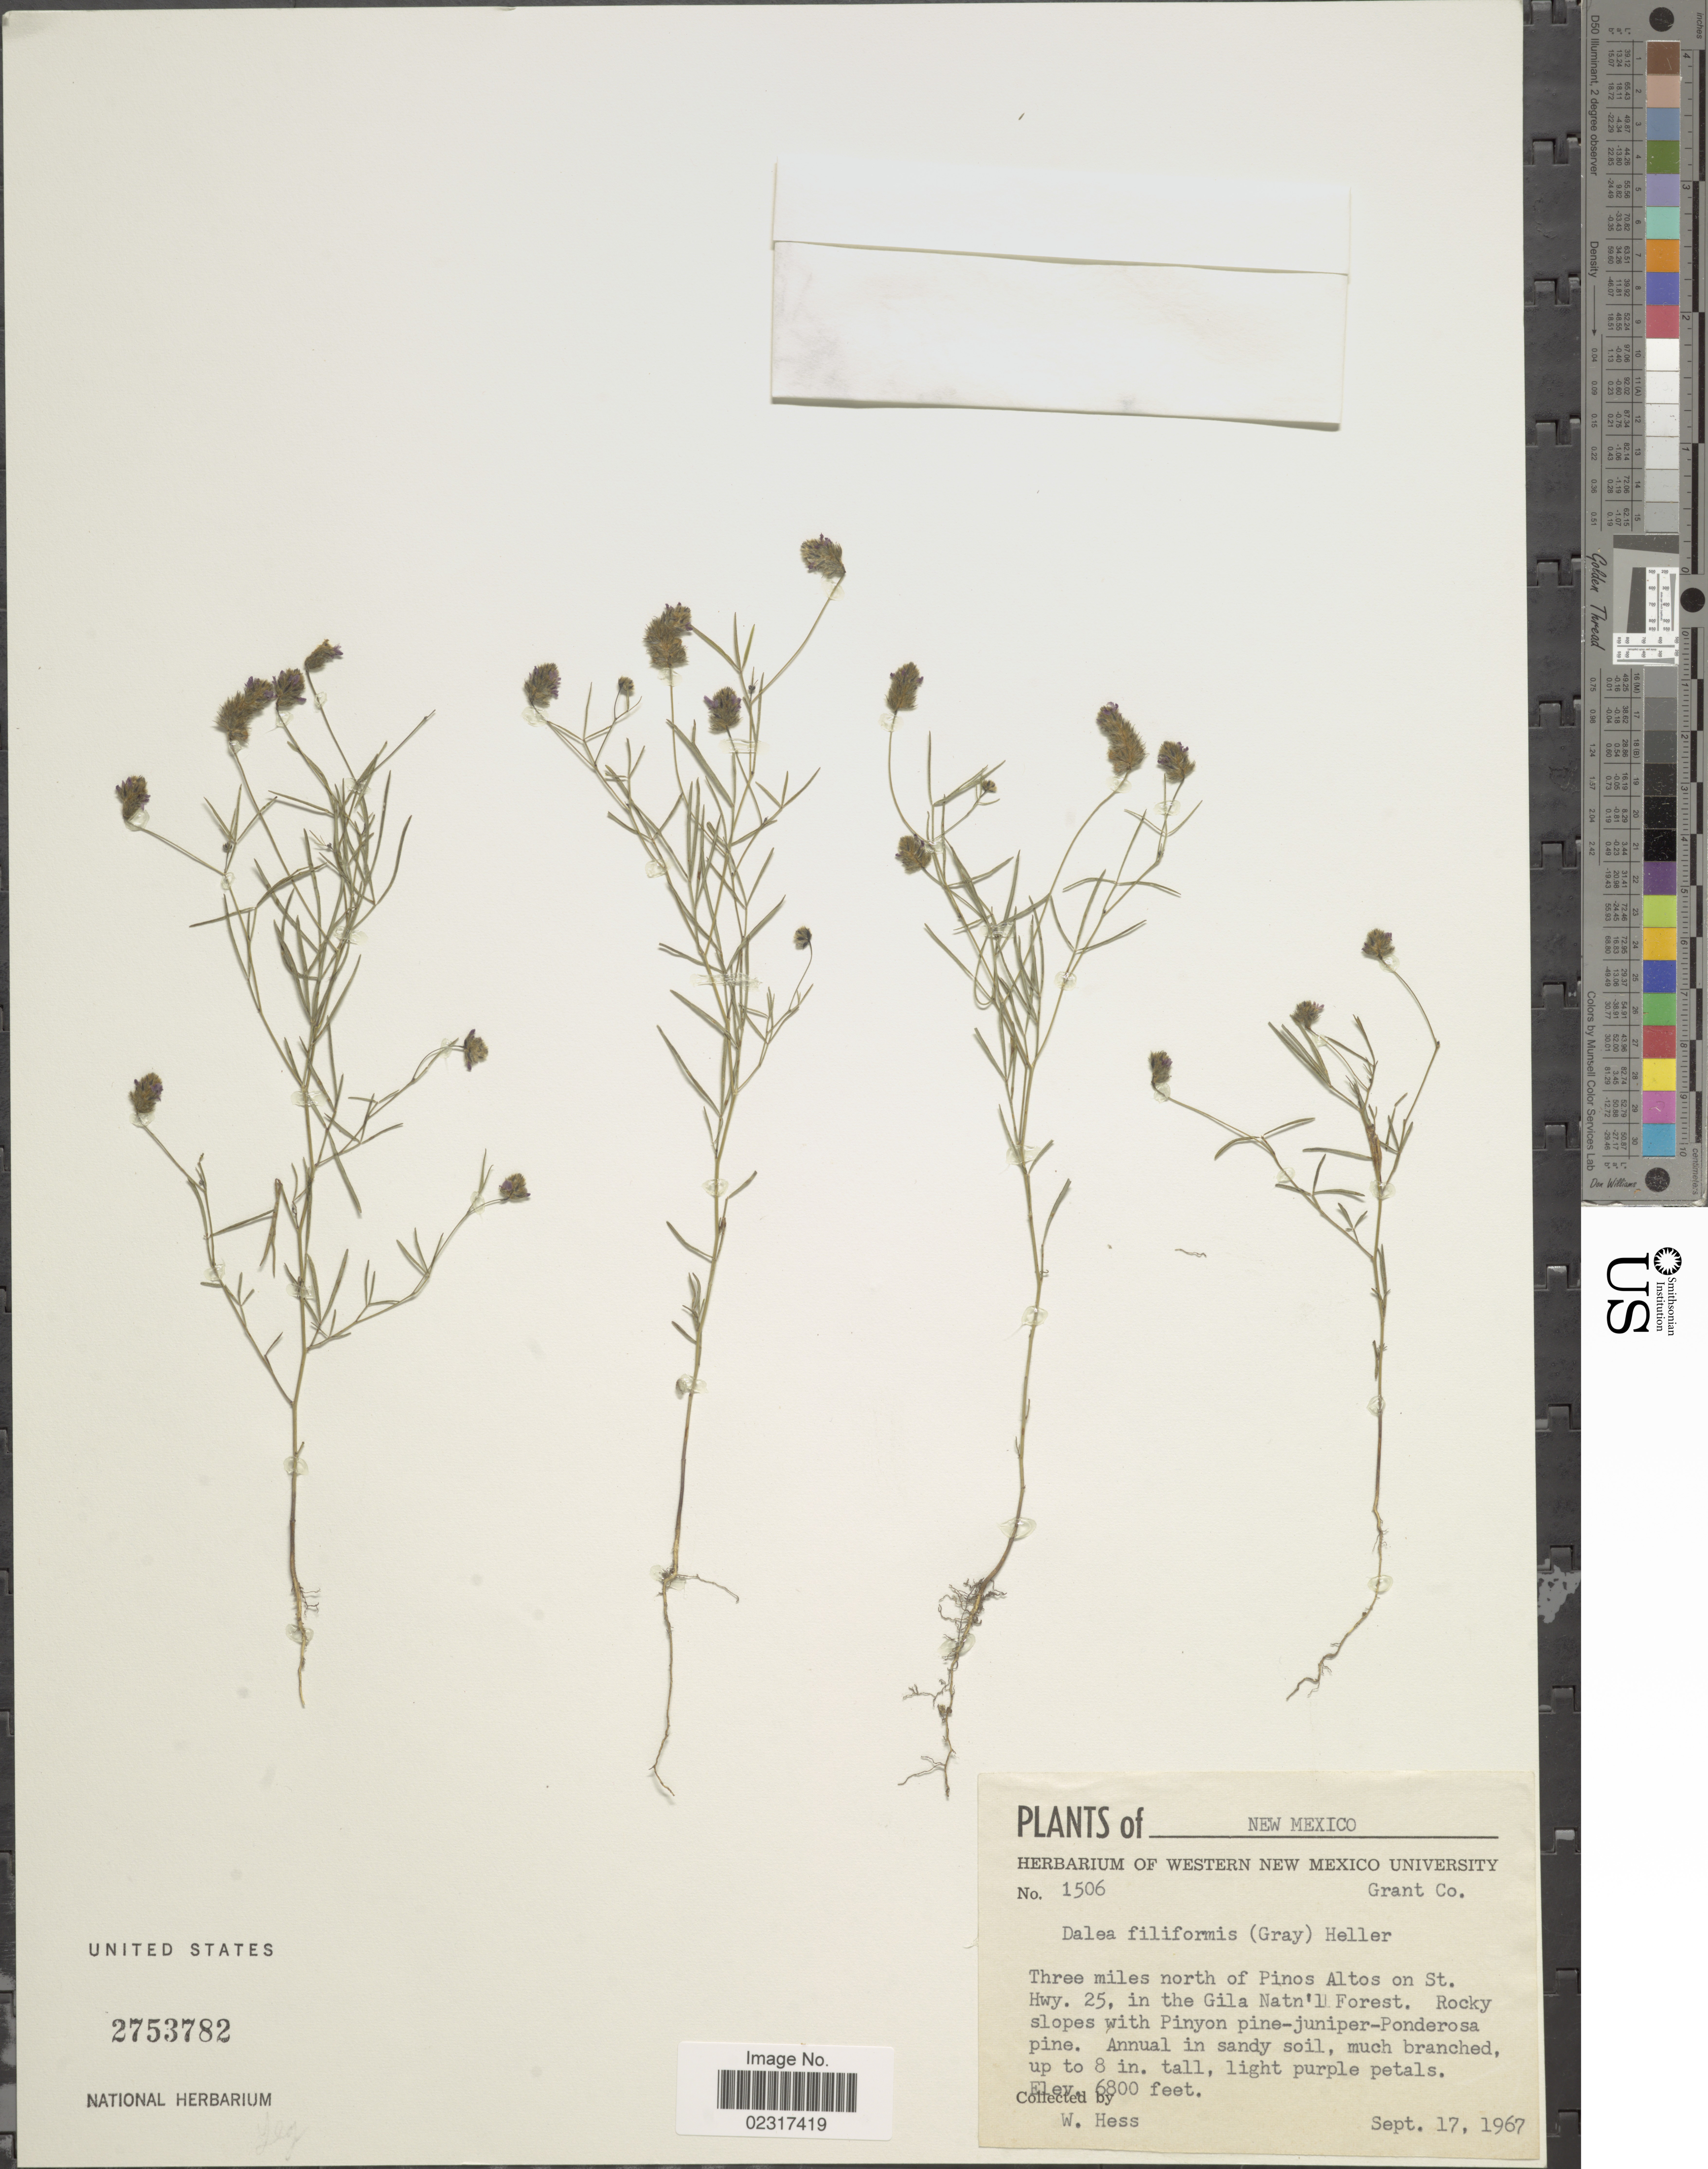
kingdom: Plantae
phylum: Tracheophyta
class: Magnoliopsida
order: Fabales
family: Fabaceae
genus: Dalea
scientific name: Dalea filiformis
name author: A. Gray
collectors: W. Hess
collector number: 1506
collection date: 1967-09-17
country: United States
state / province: New Mexico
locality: Grant Co., three miles north of Pinos Altos on St. Hwy. 25, in the Gila Natn'l Forest, rocky slopes.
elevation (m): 2073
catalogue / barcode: US 2753782